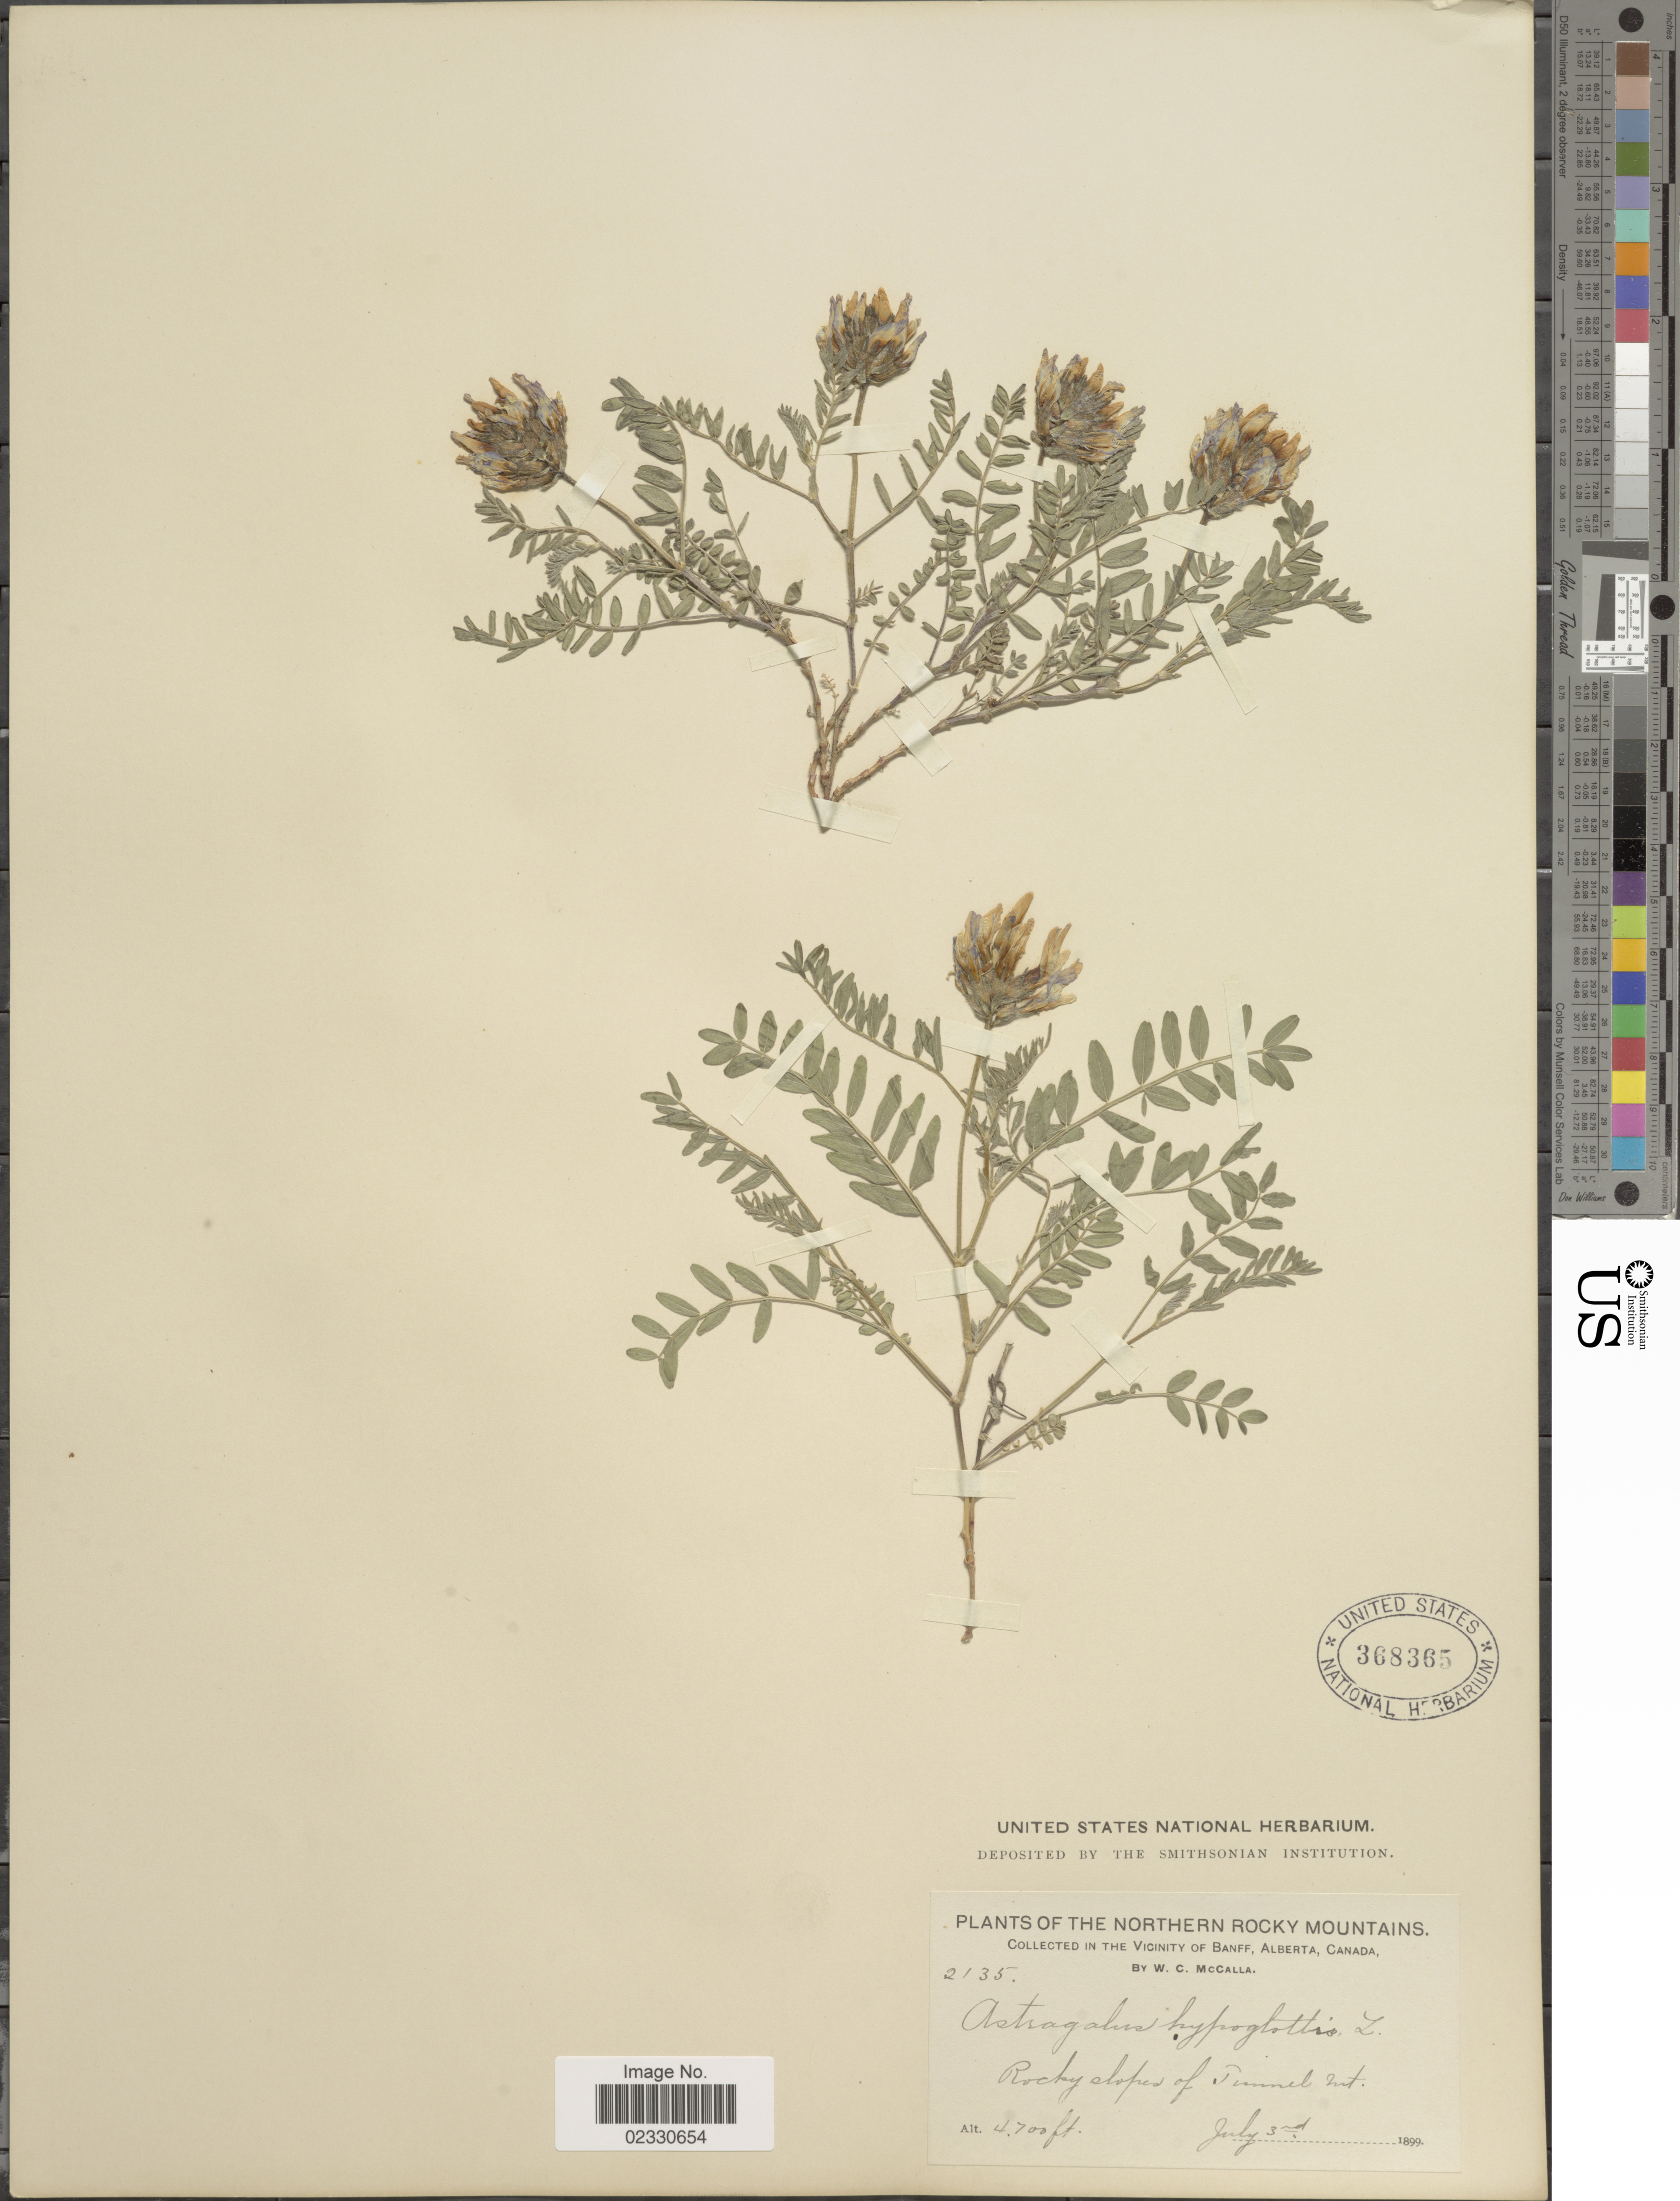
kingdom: Plantae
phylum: Tracheophyta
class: Magnoliopsida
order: Fabales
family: Fabaceae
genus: Astragalus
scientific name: Astragalus dasyglottis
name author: DC.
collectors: W. McCalla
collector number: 2135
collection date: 1899-07-03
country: Canada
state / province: Alberta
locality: The Northern Rocky Mountains, In the Vicinity of Banff, Alberta, Canada, Rocky slopes of Tunnerl Mt.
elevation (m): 1433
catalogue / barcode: US 368365